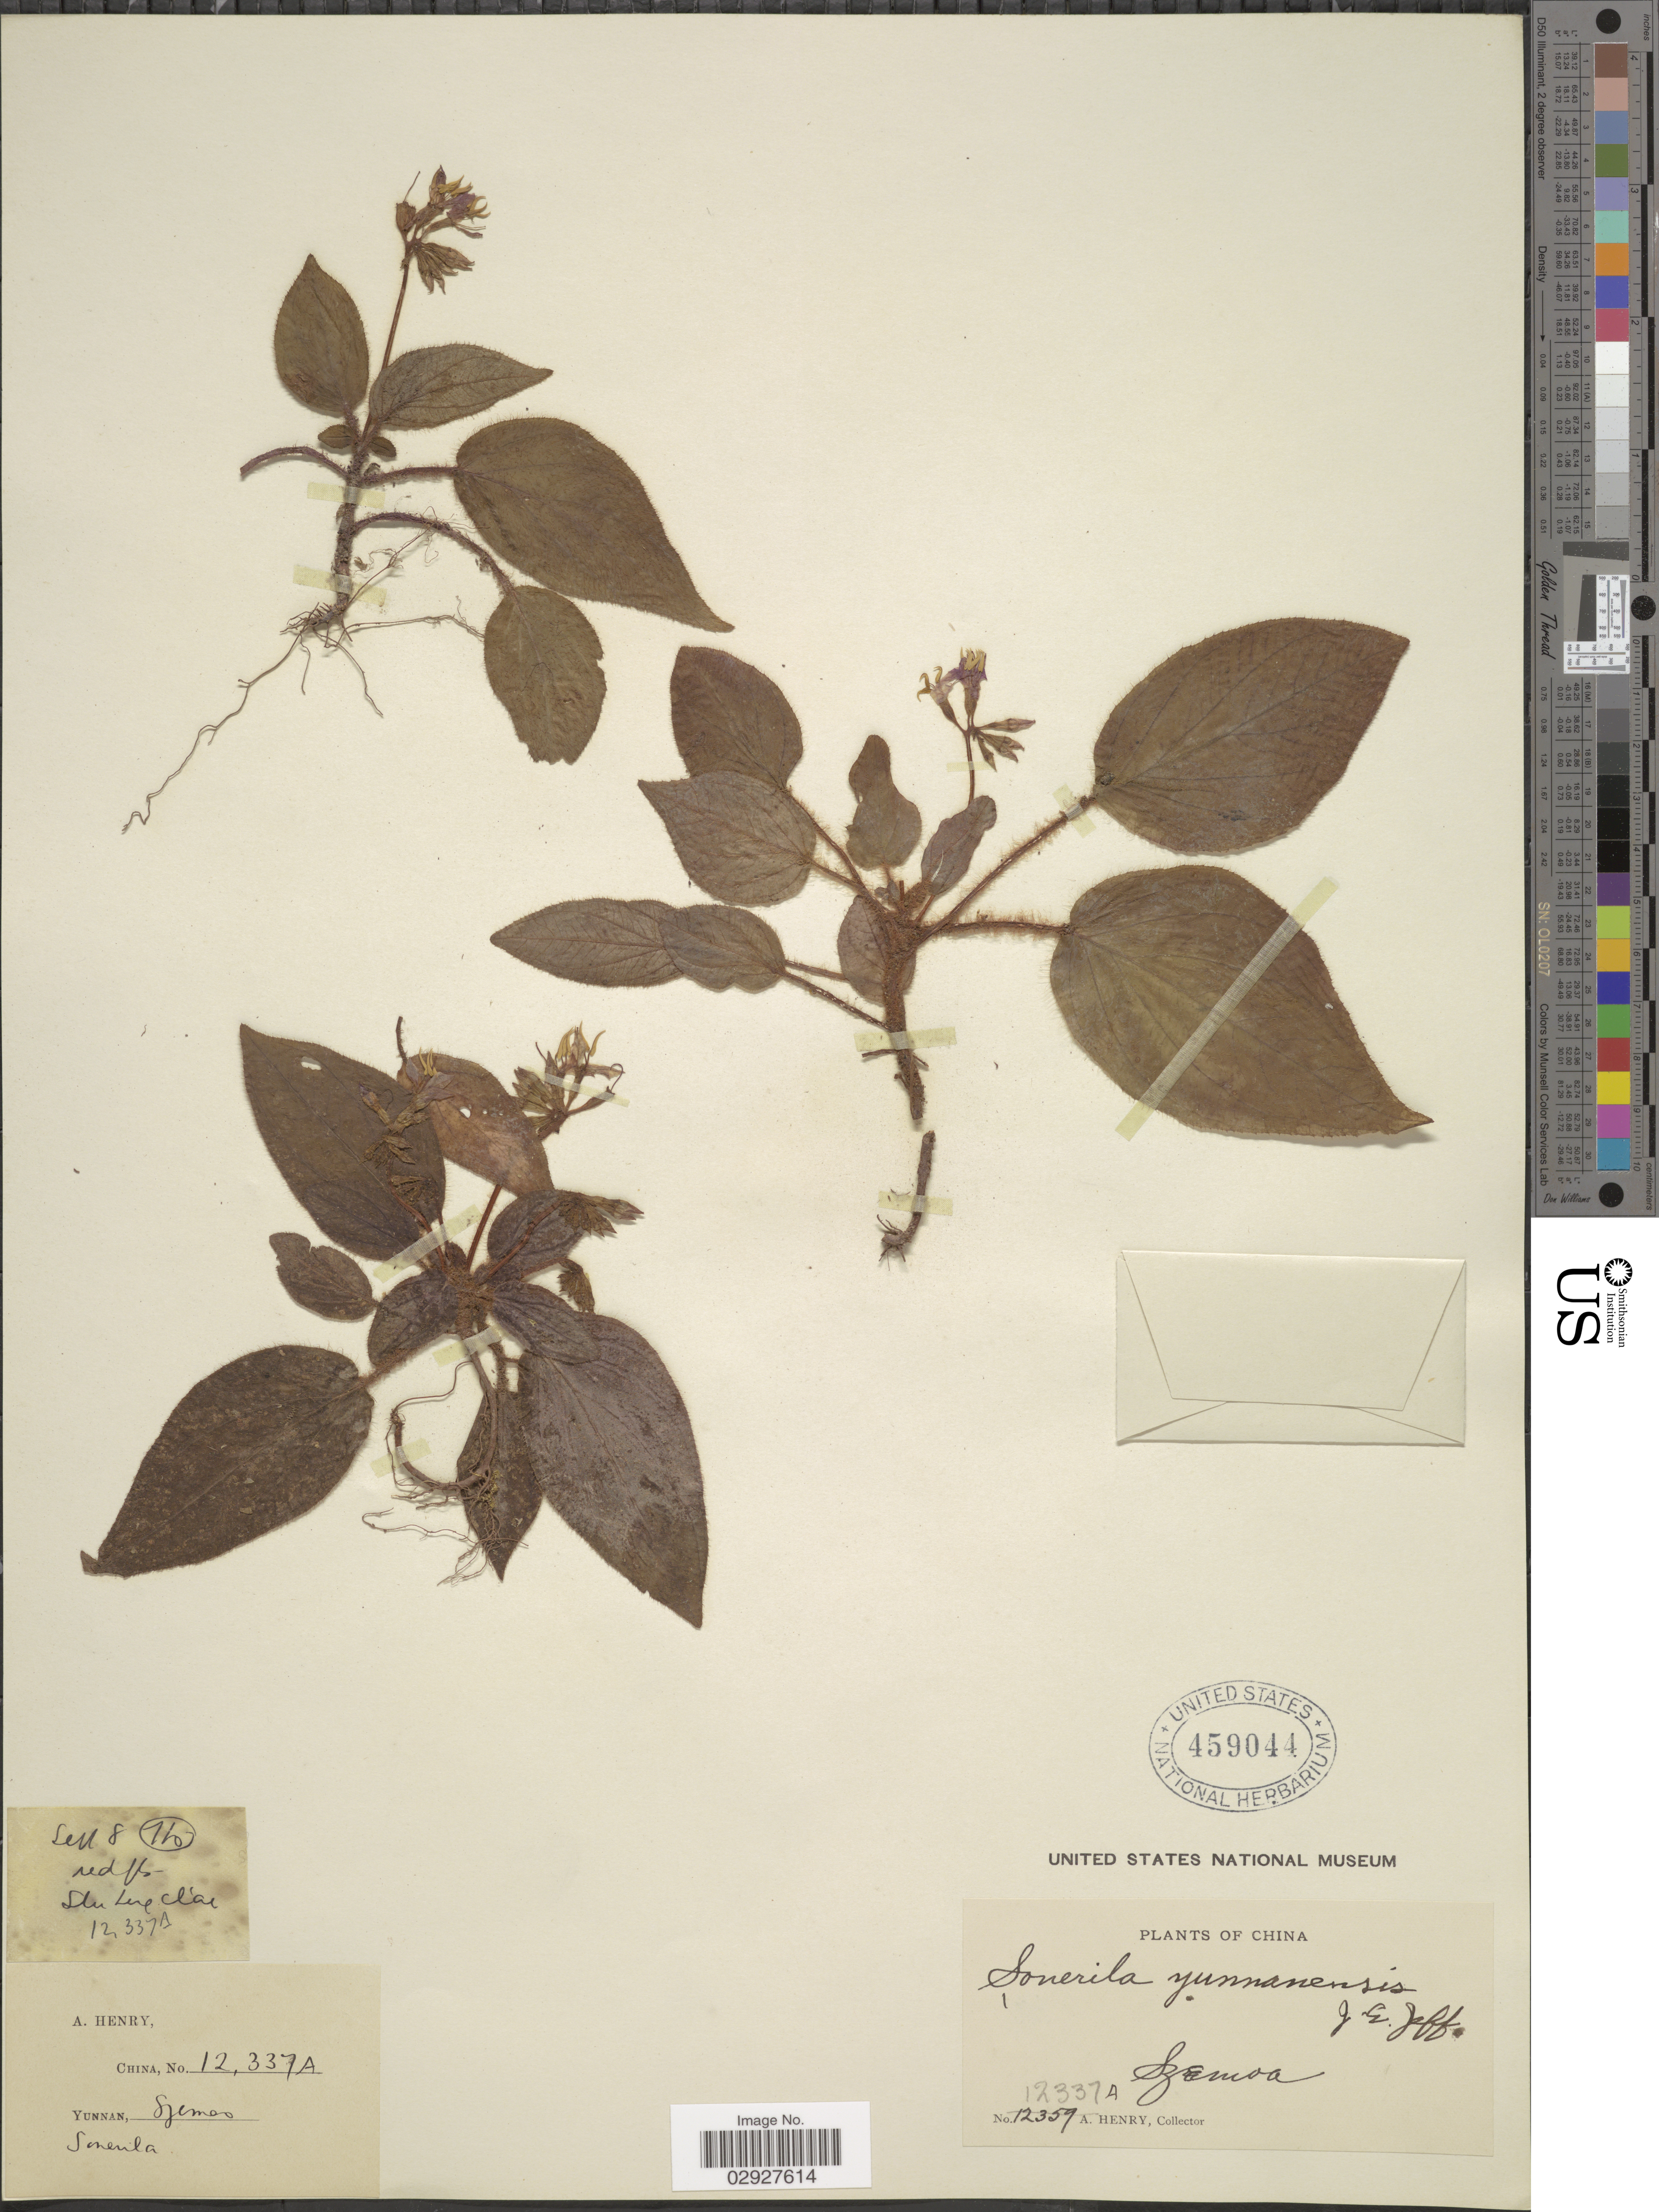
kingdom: Plantae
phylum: Tracheophyta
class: Magnoliopsida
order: Myrtales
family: Melastomataceae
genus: Sonerila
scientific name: Sonerila yunnanensis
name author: Jeffrey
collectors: A. Henry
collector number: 12337 A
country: China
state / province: Yunnan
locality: Szemoa. Shi Ling Ch'ai. Ho.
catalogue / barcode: US 459044